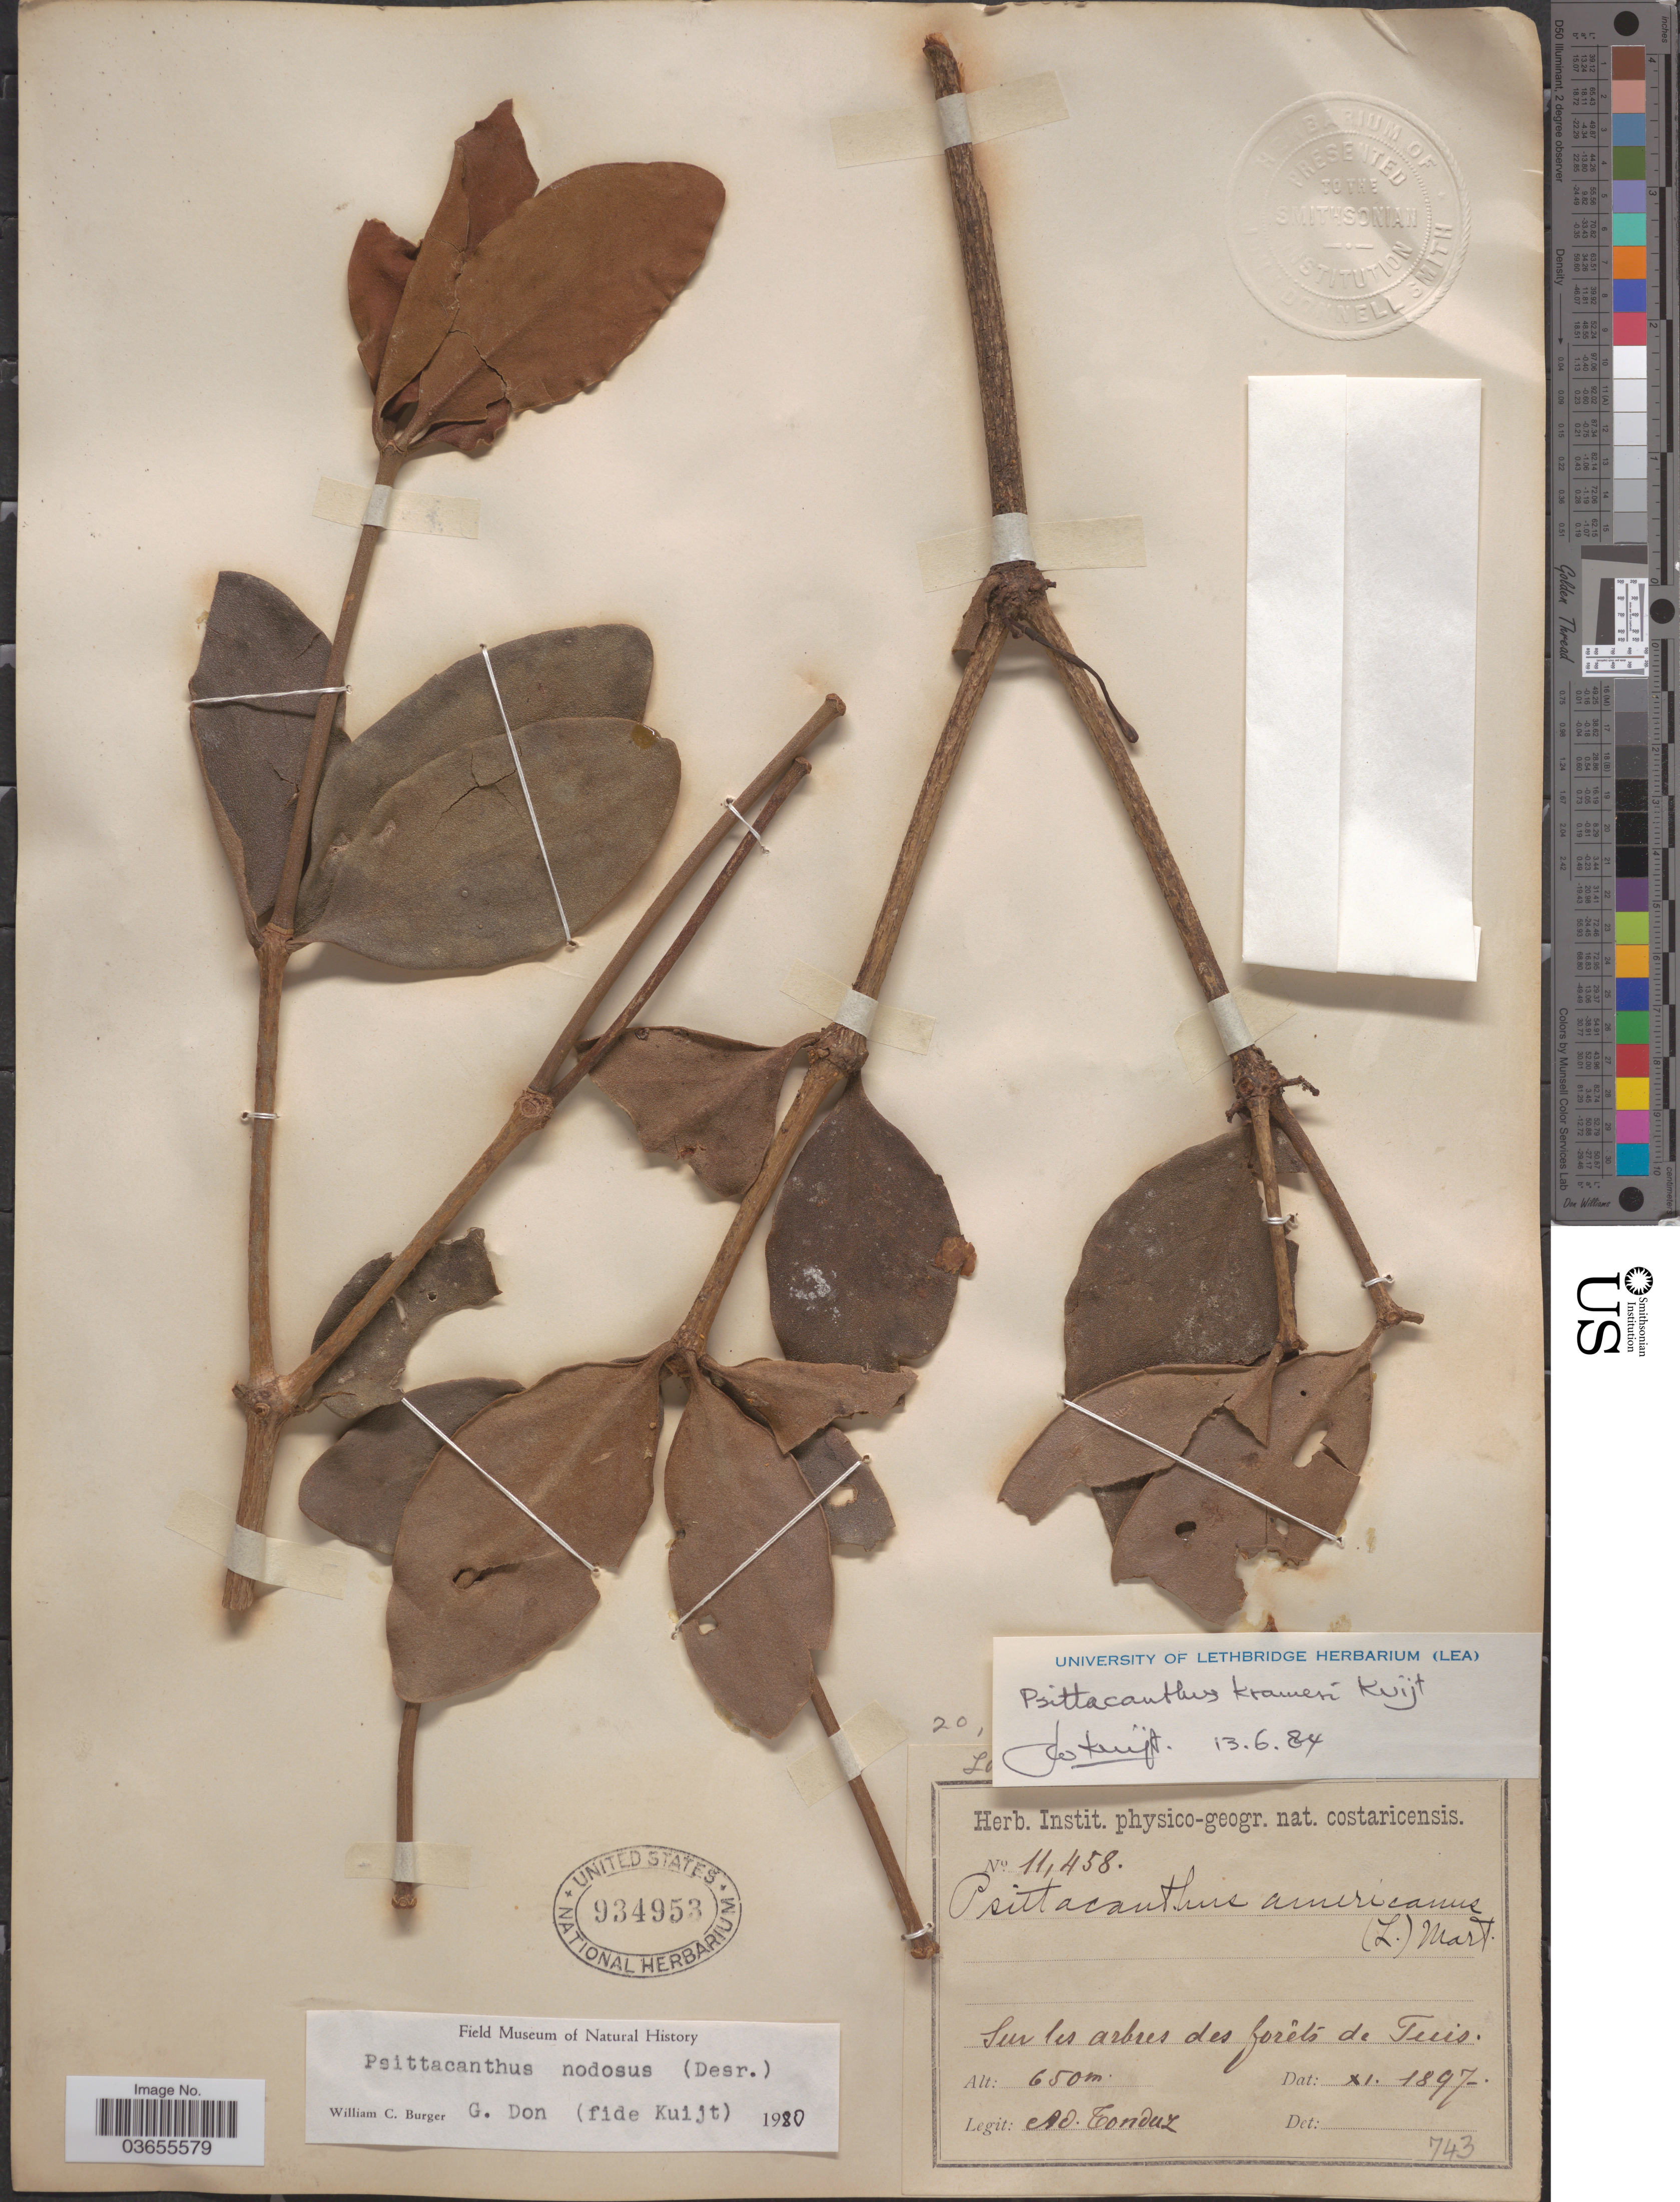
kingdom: Plantae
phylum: Tracheophyta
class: Magnoliopsida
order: Santalales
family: Loranthaceae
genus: Psittacanthus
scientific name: Psittacanthus krameri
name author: Kuijt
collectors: A. Tonduz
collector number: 11458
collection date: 1897-11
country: Costa Rica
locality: Sur les arbres des forêts de Tuis.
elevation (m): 650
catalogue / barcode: US 934953